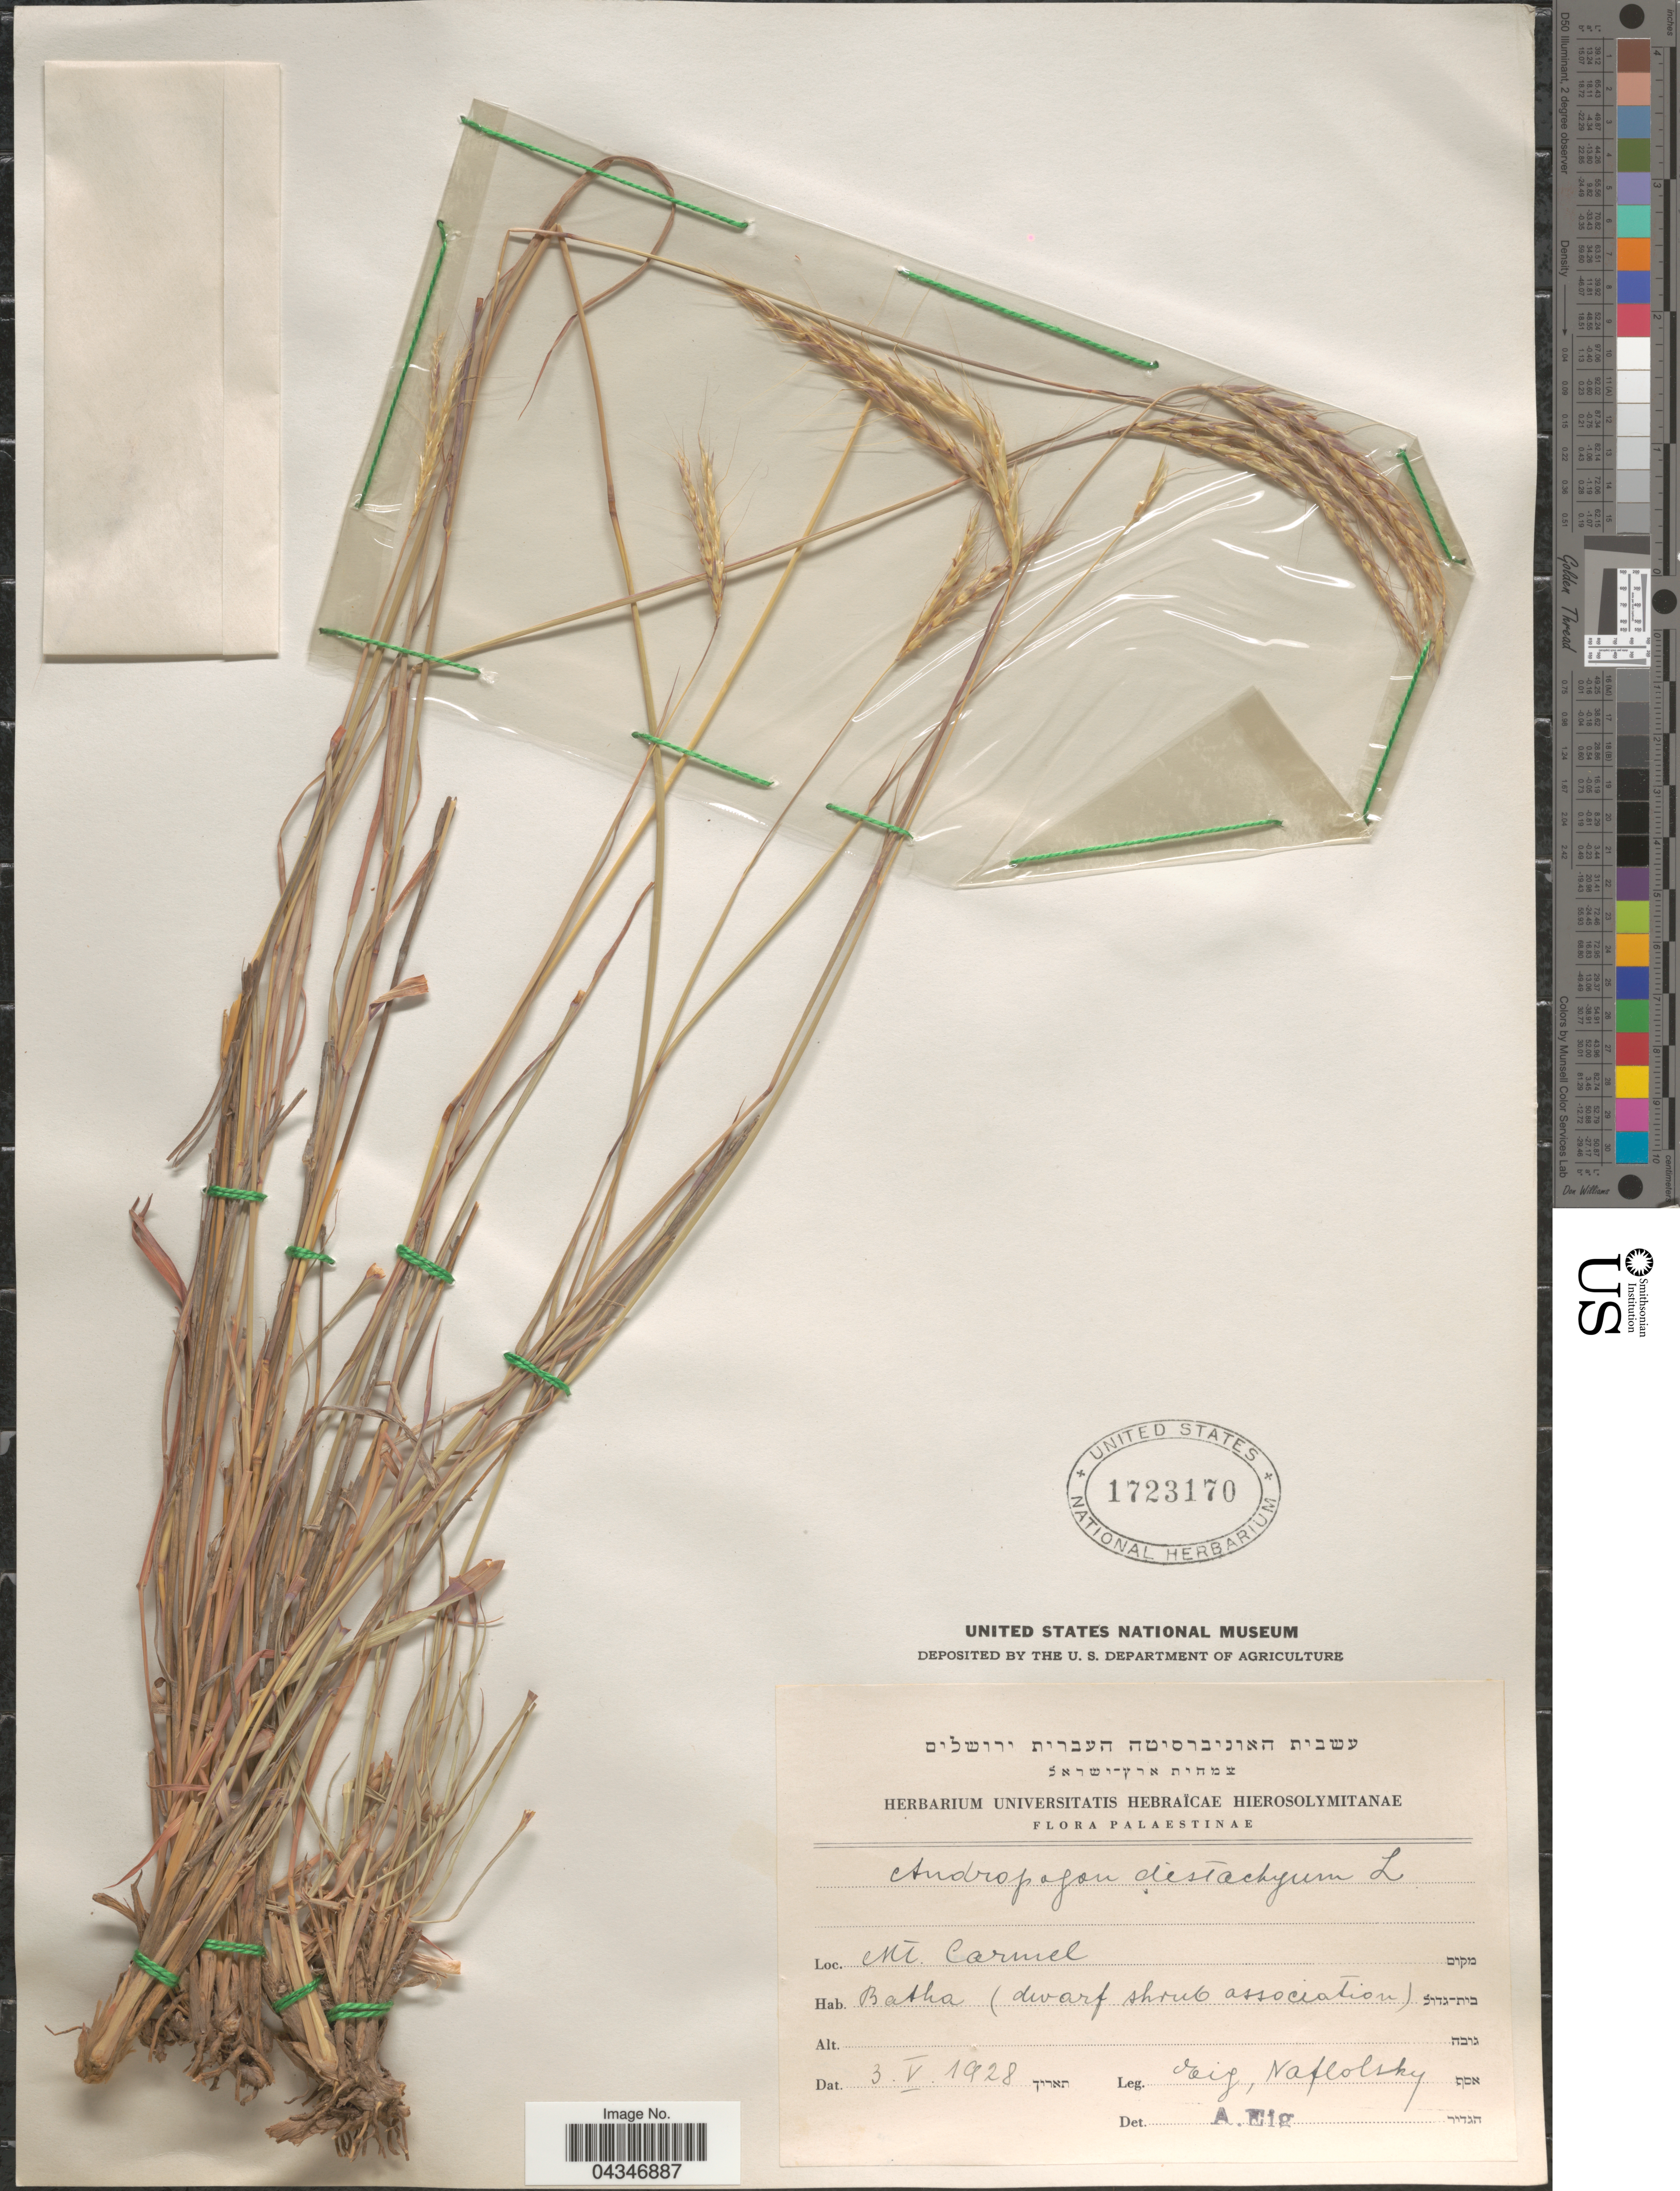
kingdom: Plantae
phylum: Tracheophyta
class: Liliopsida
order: Poales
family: Poaceae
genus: Andropogon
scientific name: Andropogon distachyos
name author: L.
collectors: N. Naftolsky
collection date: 1928-05-03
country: Israel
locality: Palaestinae. Mt. Carmel. Batha.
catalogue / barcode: US 1723170